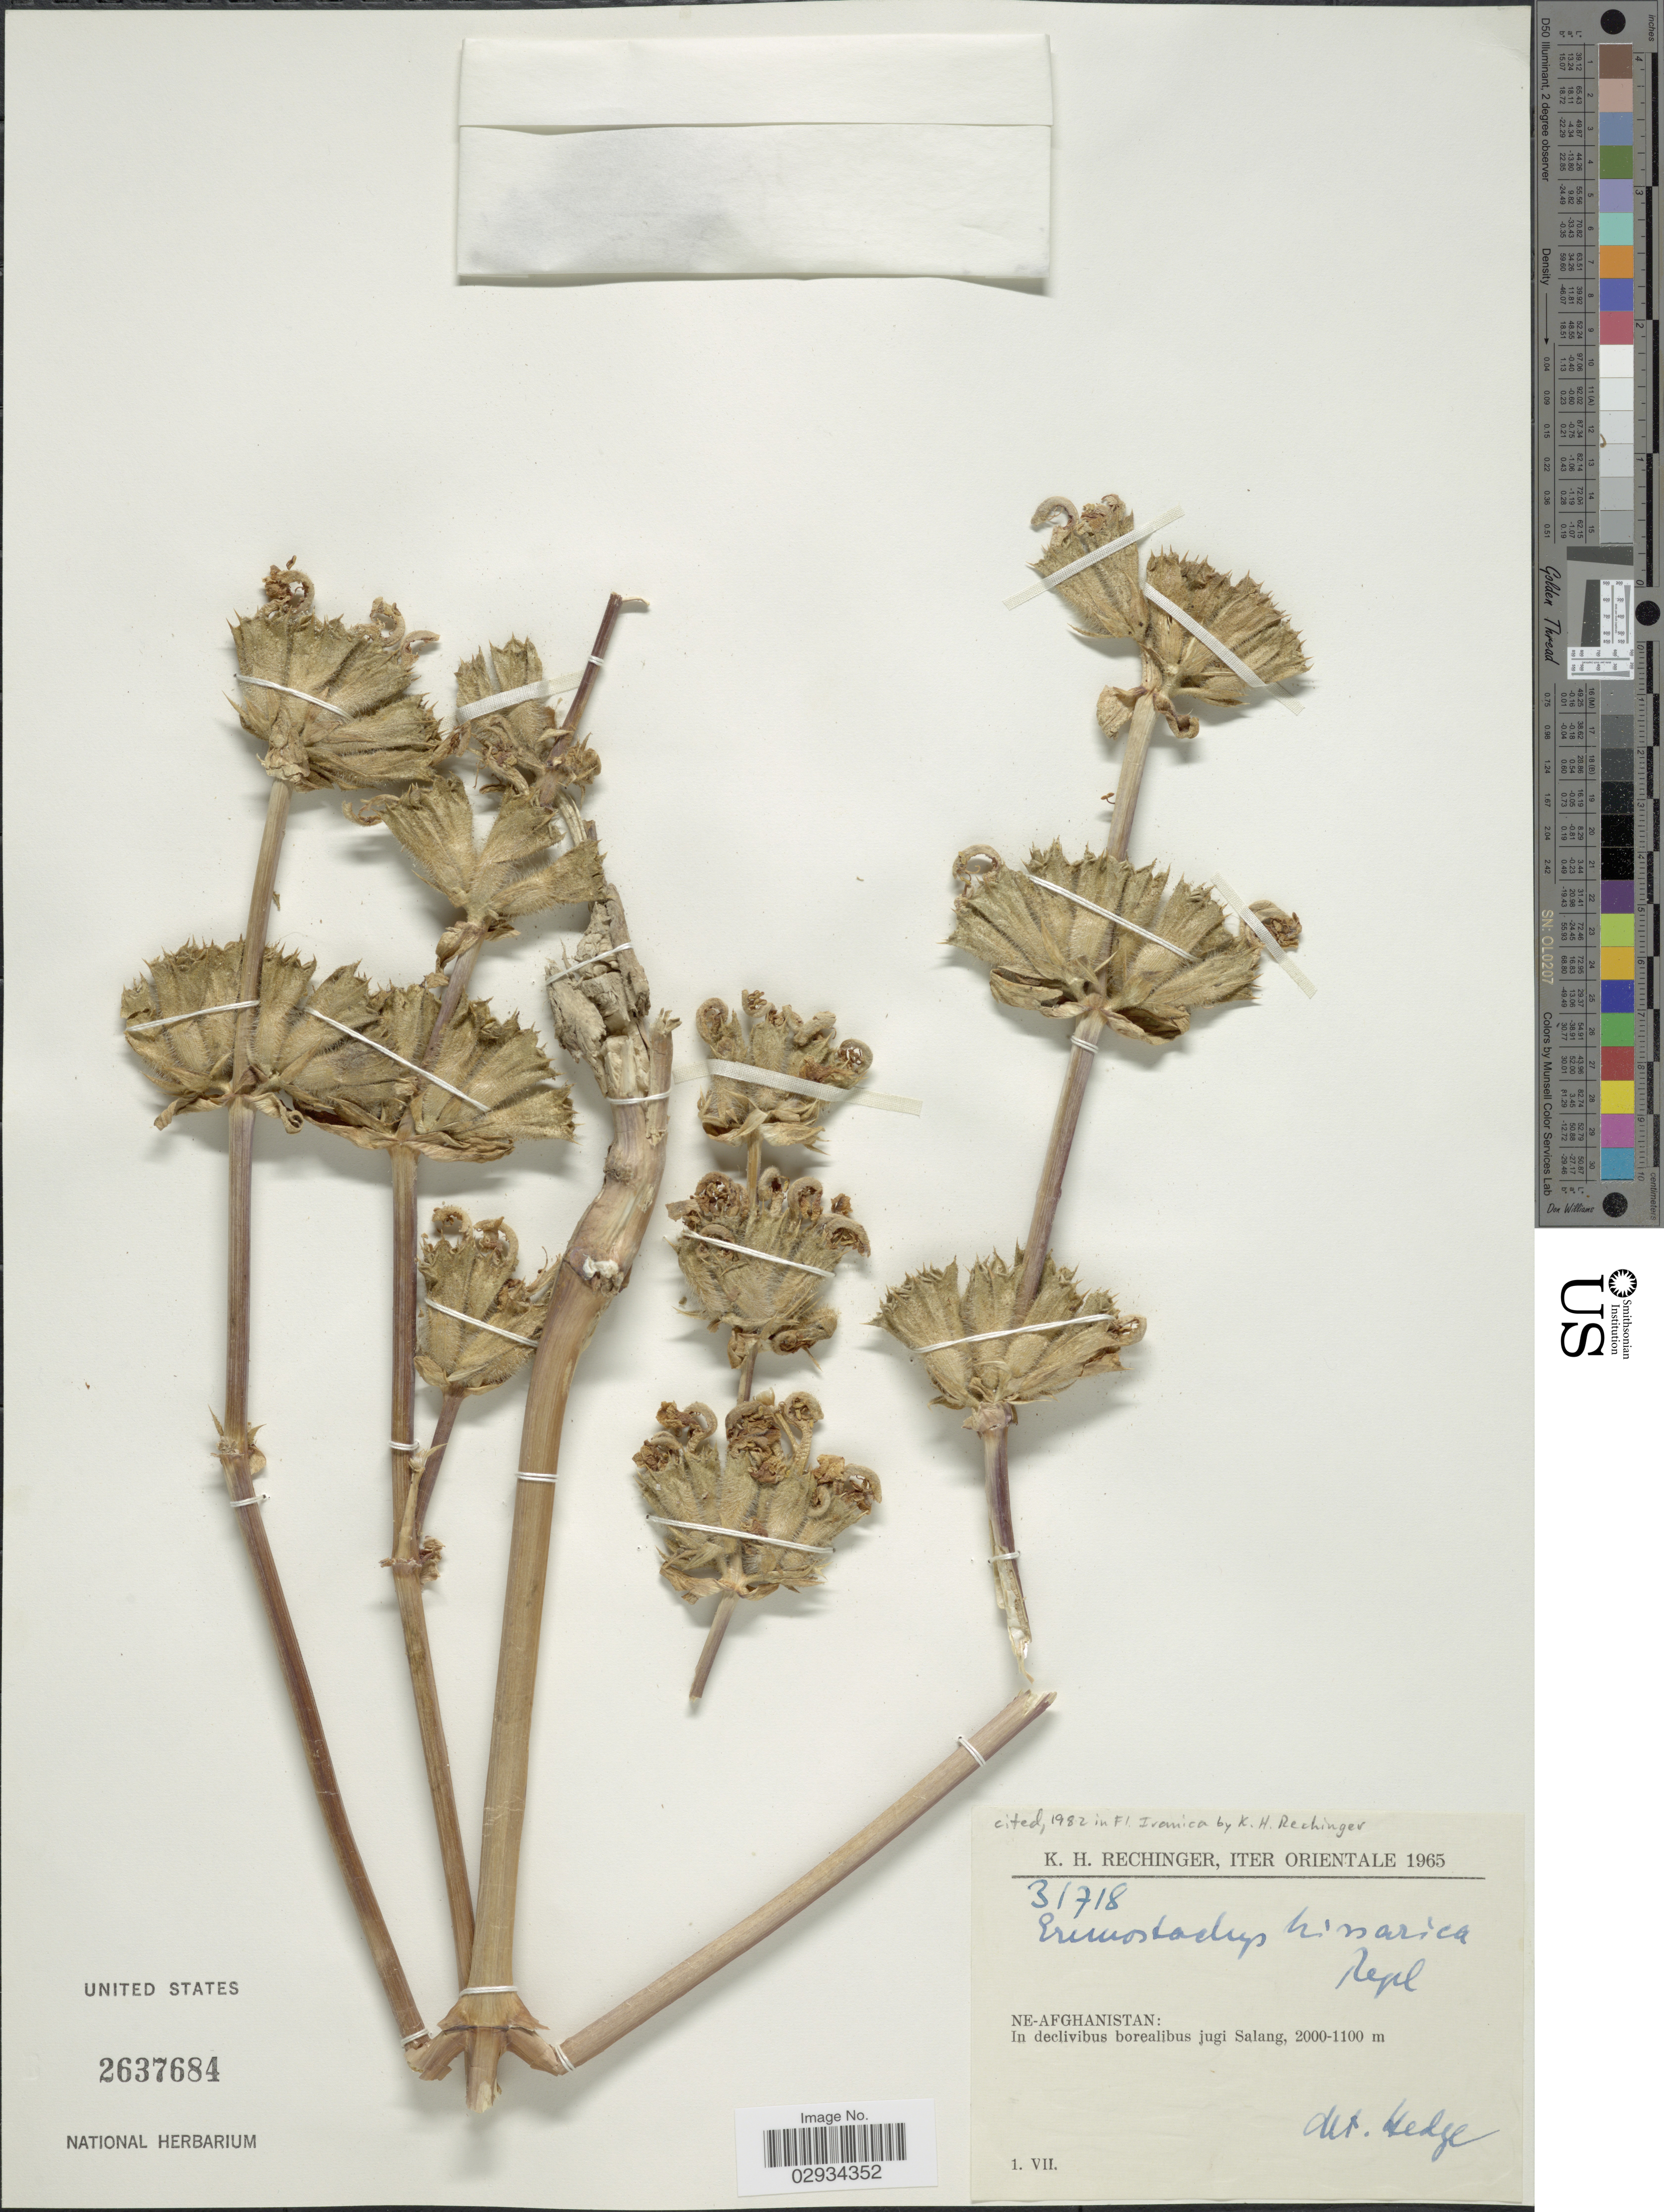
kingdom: Plantae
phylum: Tracheophyta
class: Magnoliopsida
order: Lamiales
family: Lamiaceae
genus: Eremostachys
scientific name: Eremostachys hissarica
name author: Regel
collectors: K. H. Rechinger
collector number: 31718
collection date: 1965-07-01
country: Afghanistan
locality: Iter Orientale. NE-Afghanistan: In declivibus borealibus jugi Salang.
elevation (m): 1100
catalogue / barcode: US 2637684